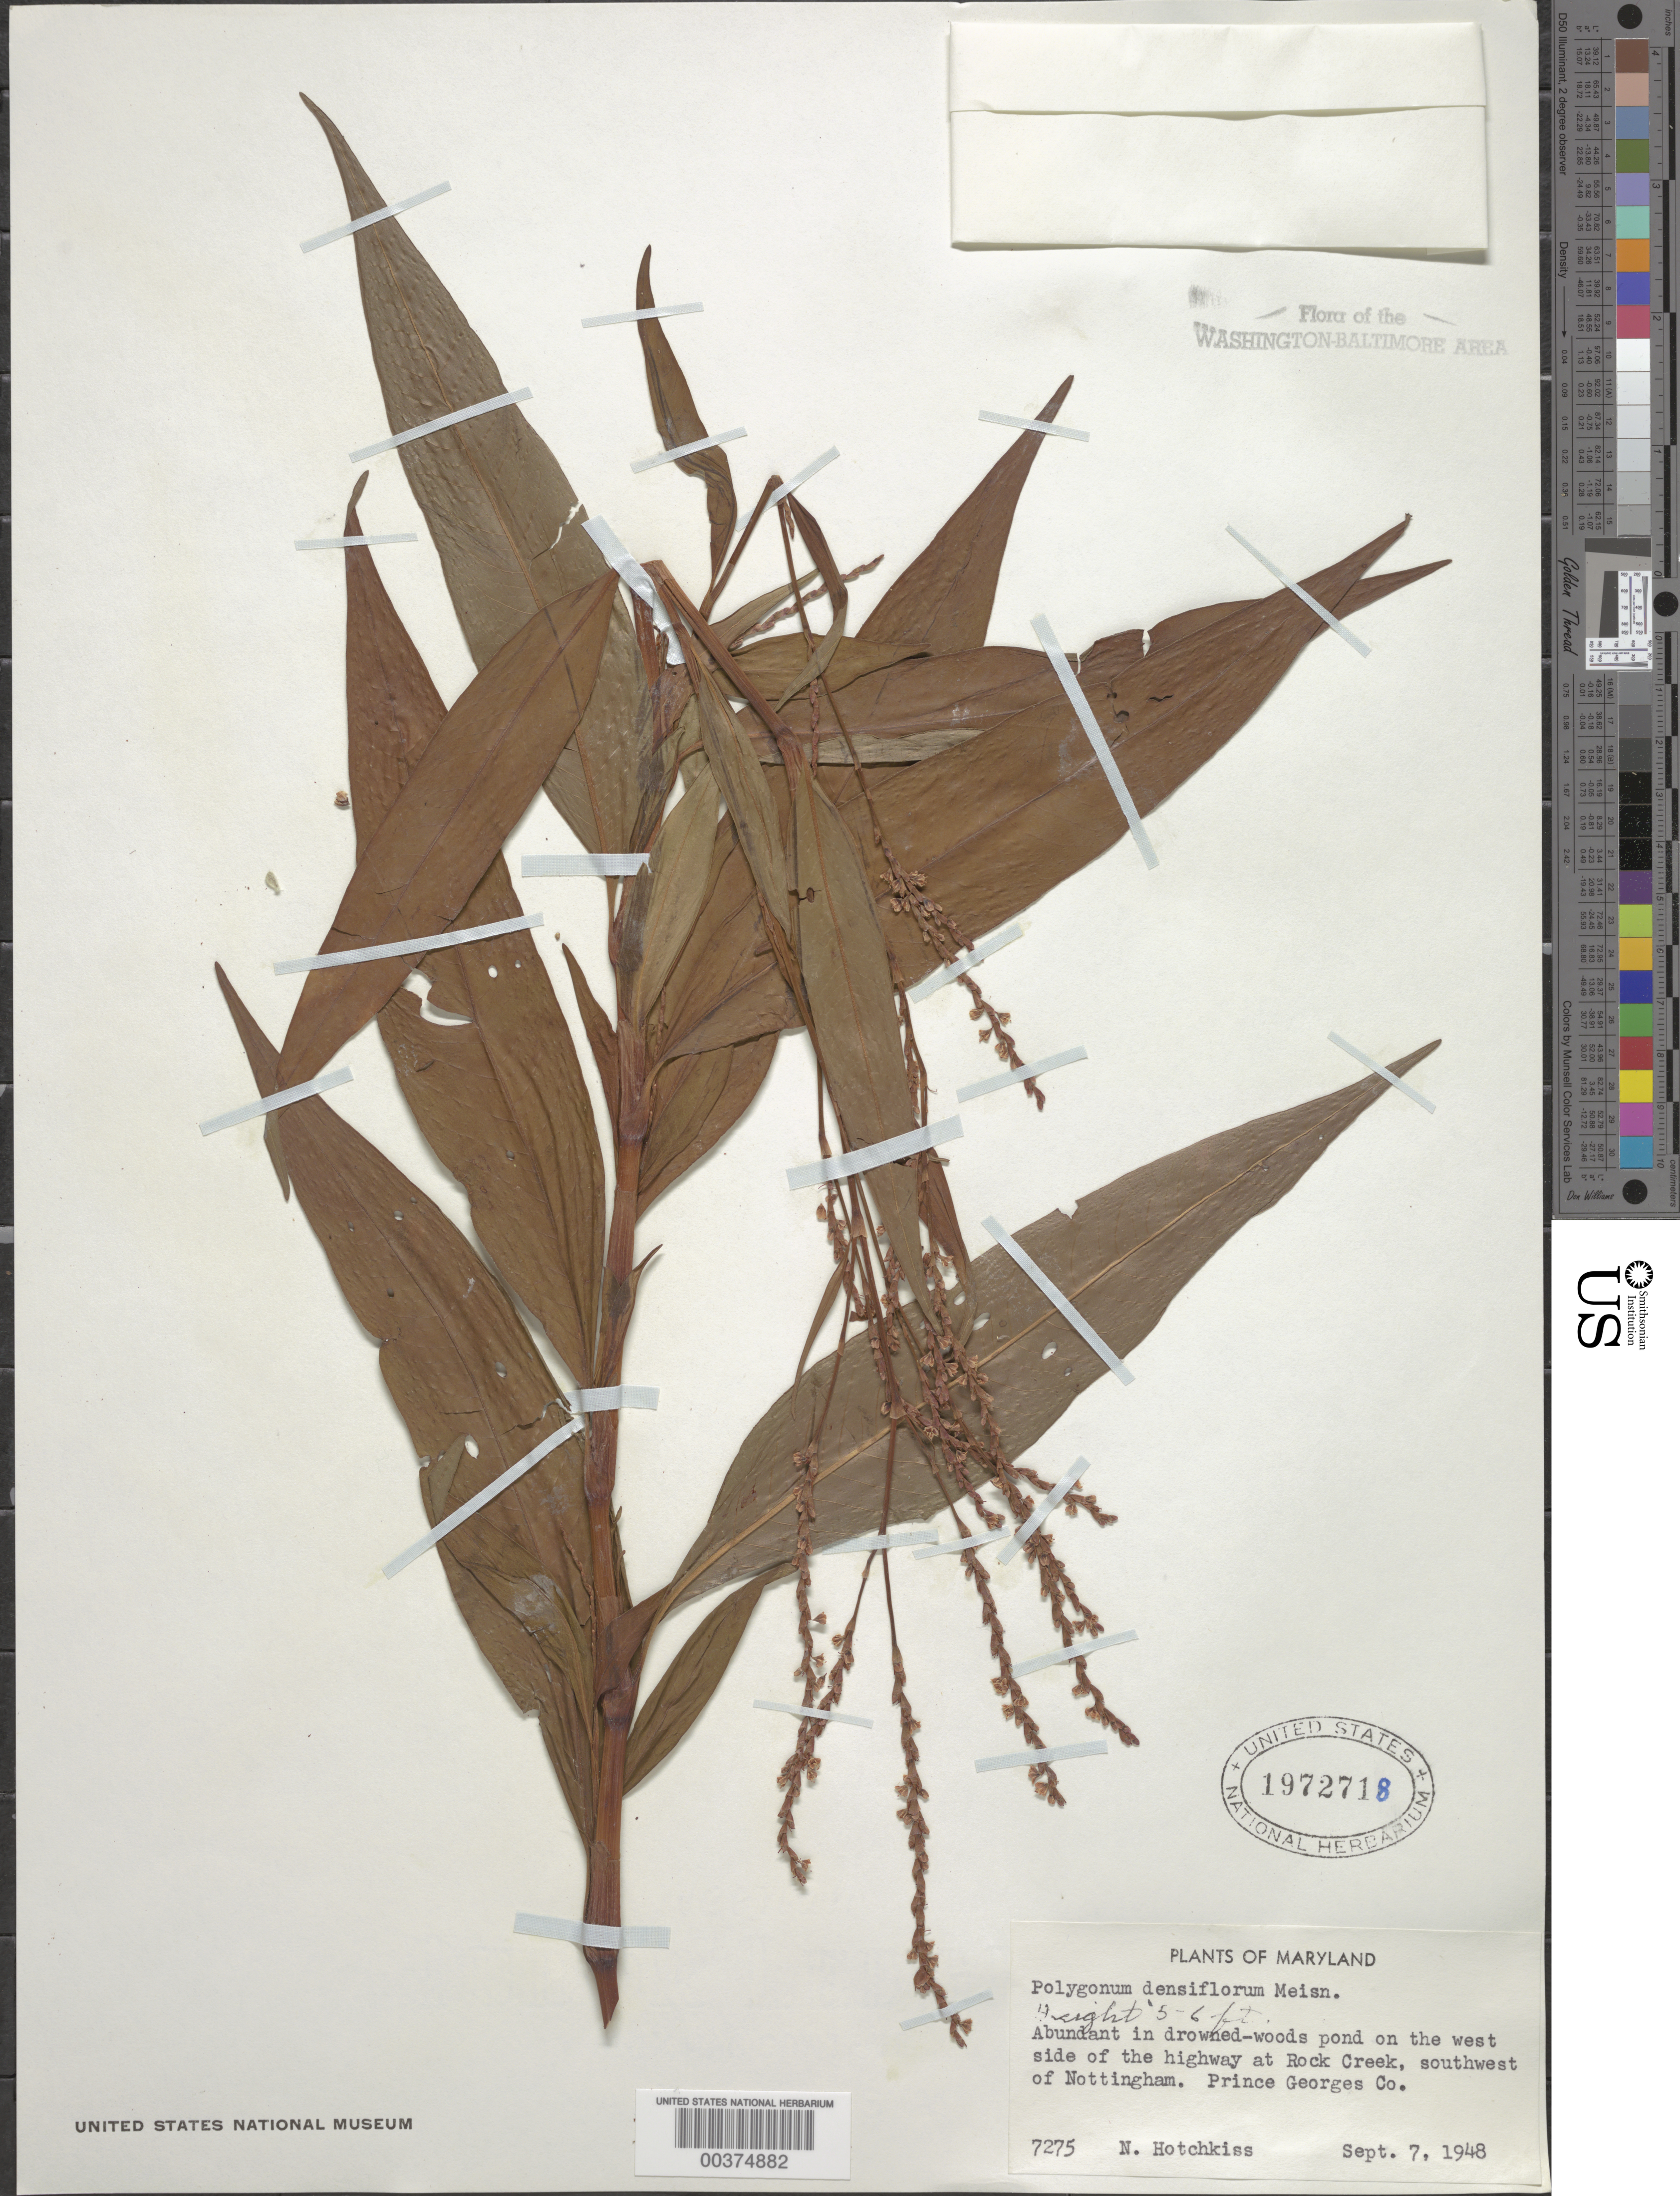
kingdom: Plantae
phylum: Tracheophyta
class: Magnoliopsida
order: Caryophyllales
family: Polygonaceae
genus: Persicaria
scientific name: Persicaria glabra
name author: (Willd.) M. Gómez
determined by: Atha, D. E.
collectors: N. Hotchkiss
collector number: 7275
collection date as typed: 07 Sep 1948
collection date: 1948-09-07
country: United States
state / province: Maryland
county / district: Montgomery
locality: West side of highway at Rock Creek, southwest of Nottingham Rock Creek Park and Vicinity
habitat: Abundant in drowned-woods pond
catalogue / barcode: US 1972718